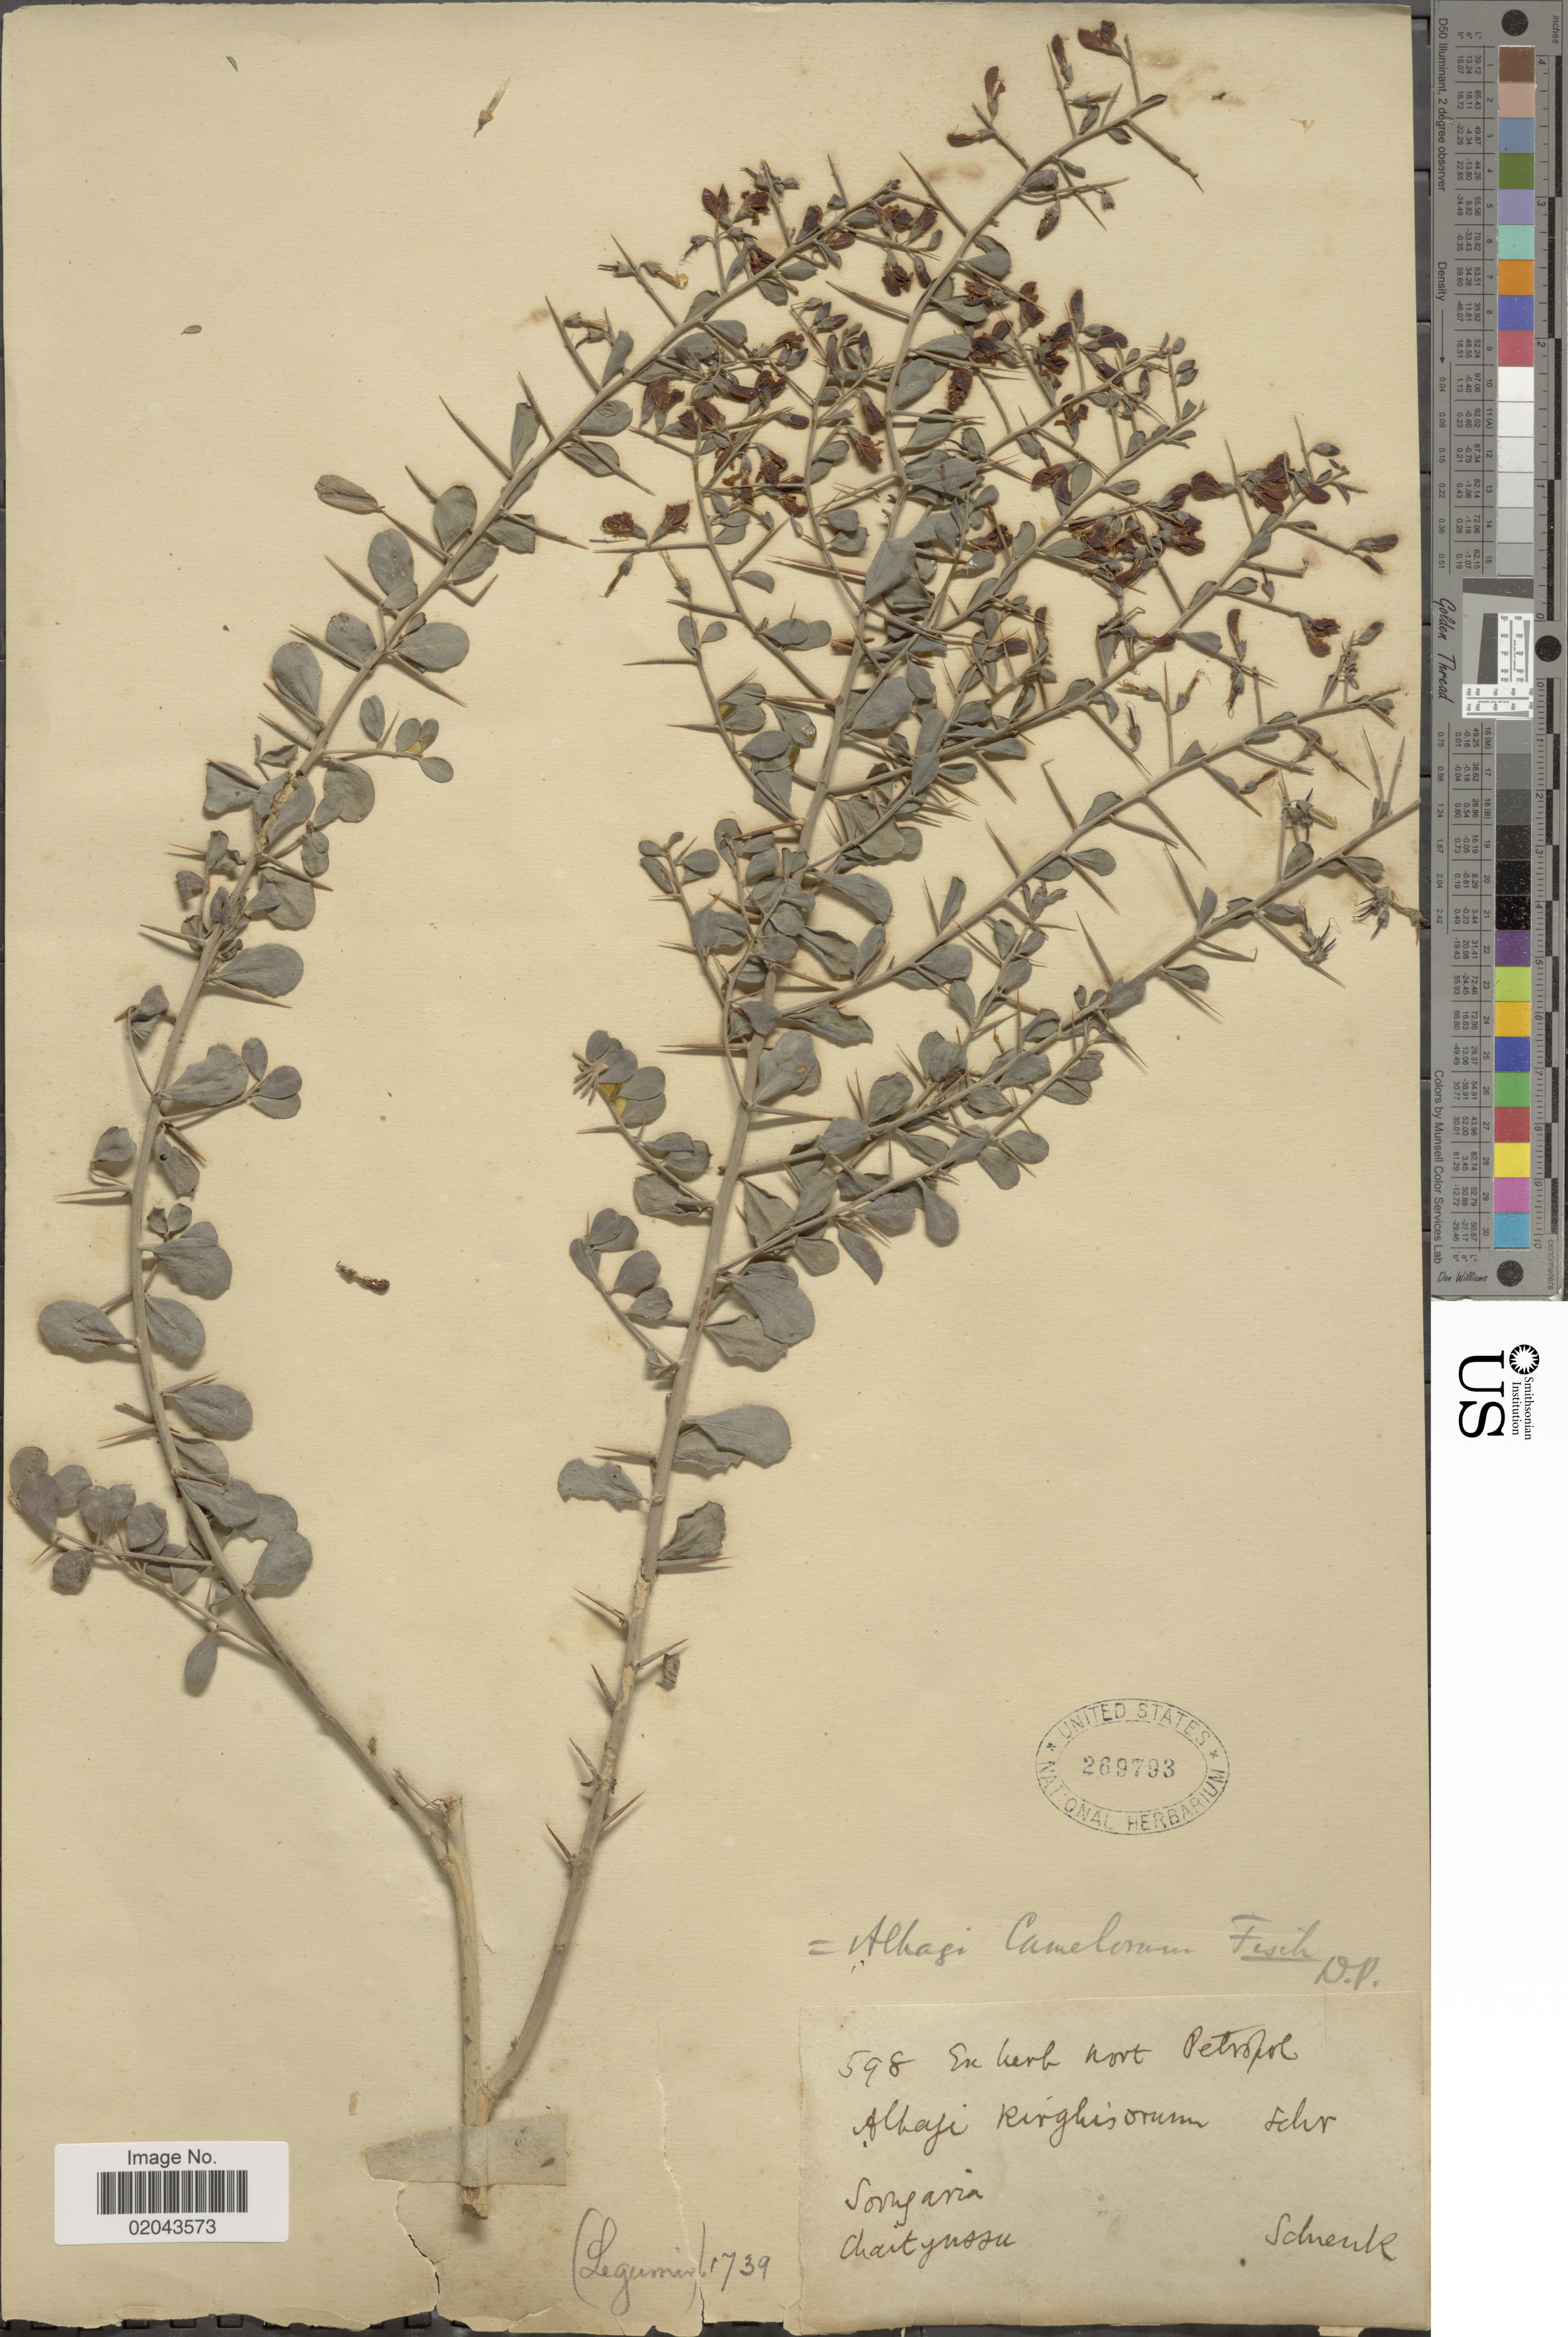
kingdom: Plantae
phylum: Tracheophyta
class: Magnoliopsida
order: Fabales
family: Fabaceae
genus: Alhagi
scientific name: Alhagi camelorum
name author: Fisch.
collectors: A.G. Schrenk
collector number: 598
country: Kazakhstan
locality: Songarei, Chaityussu [interpreted]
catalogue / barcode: US 269793